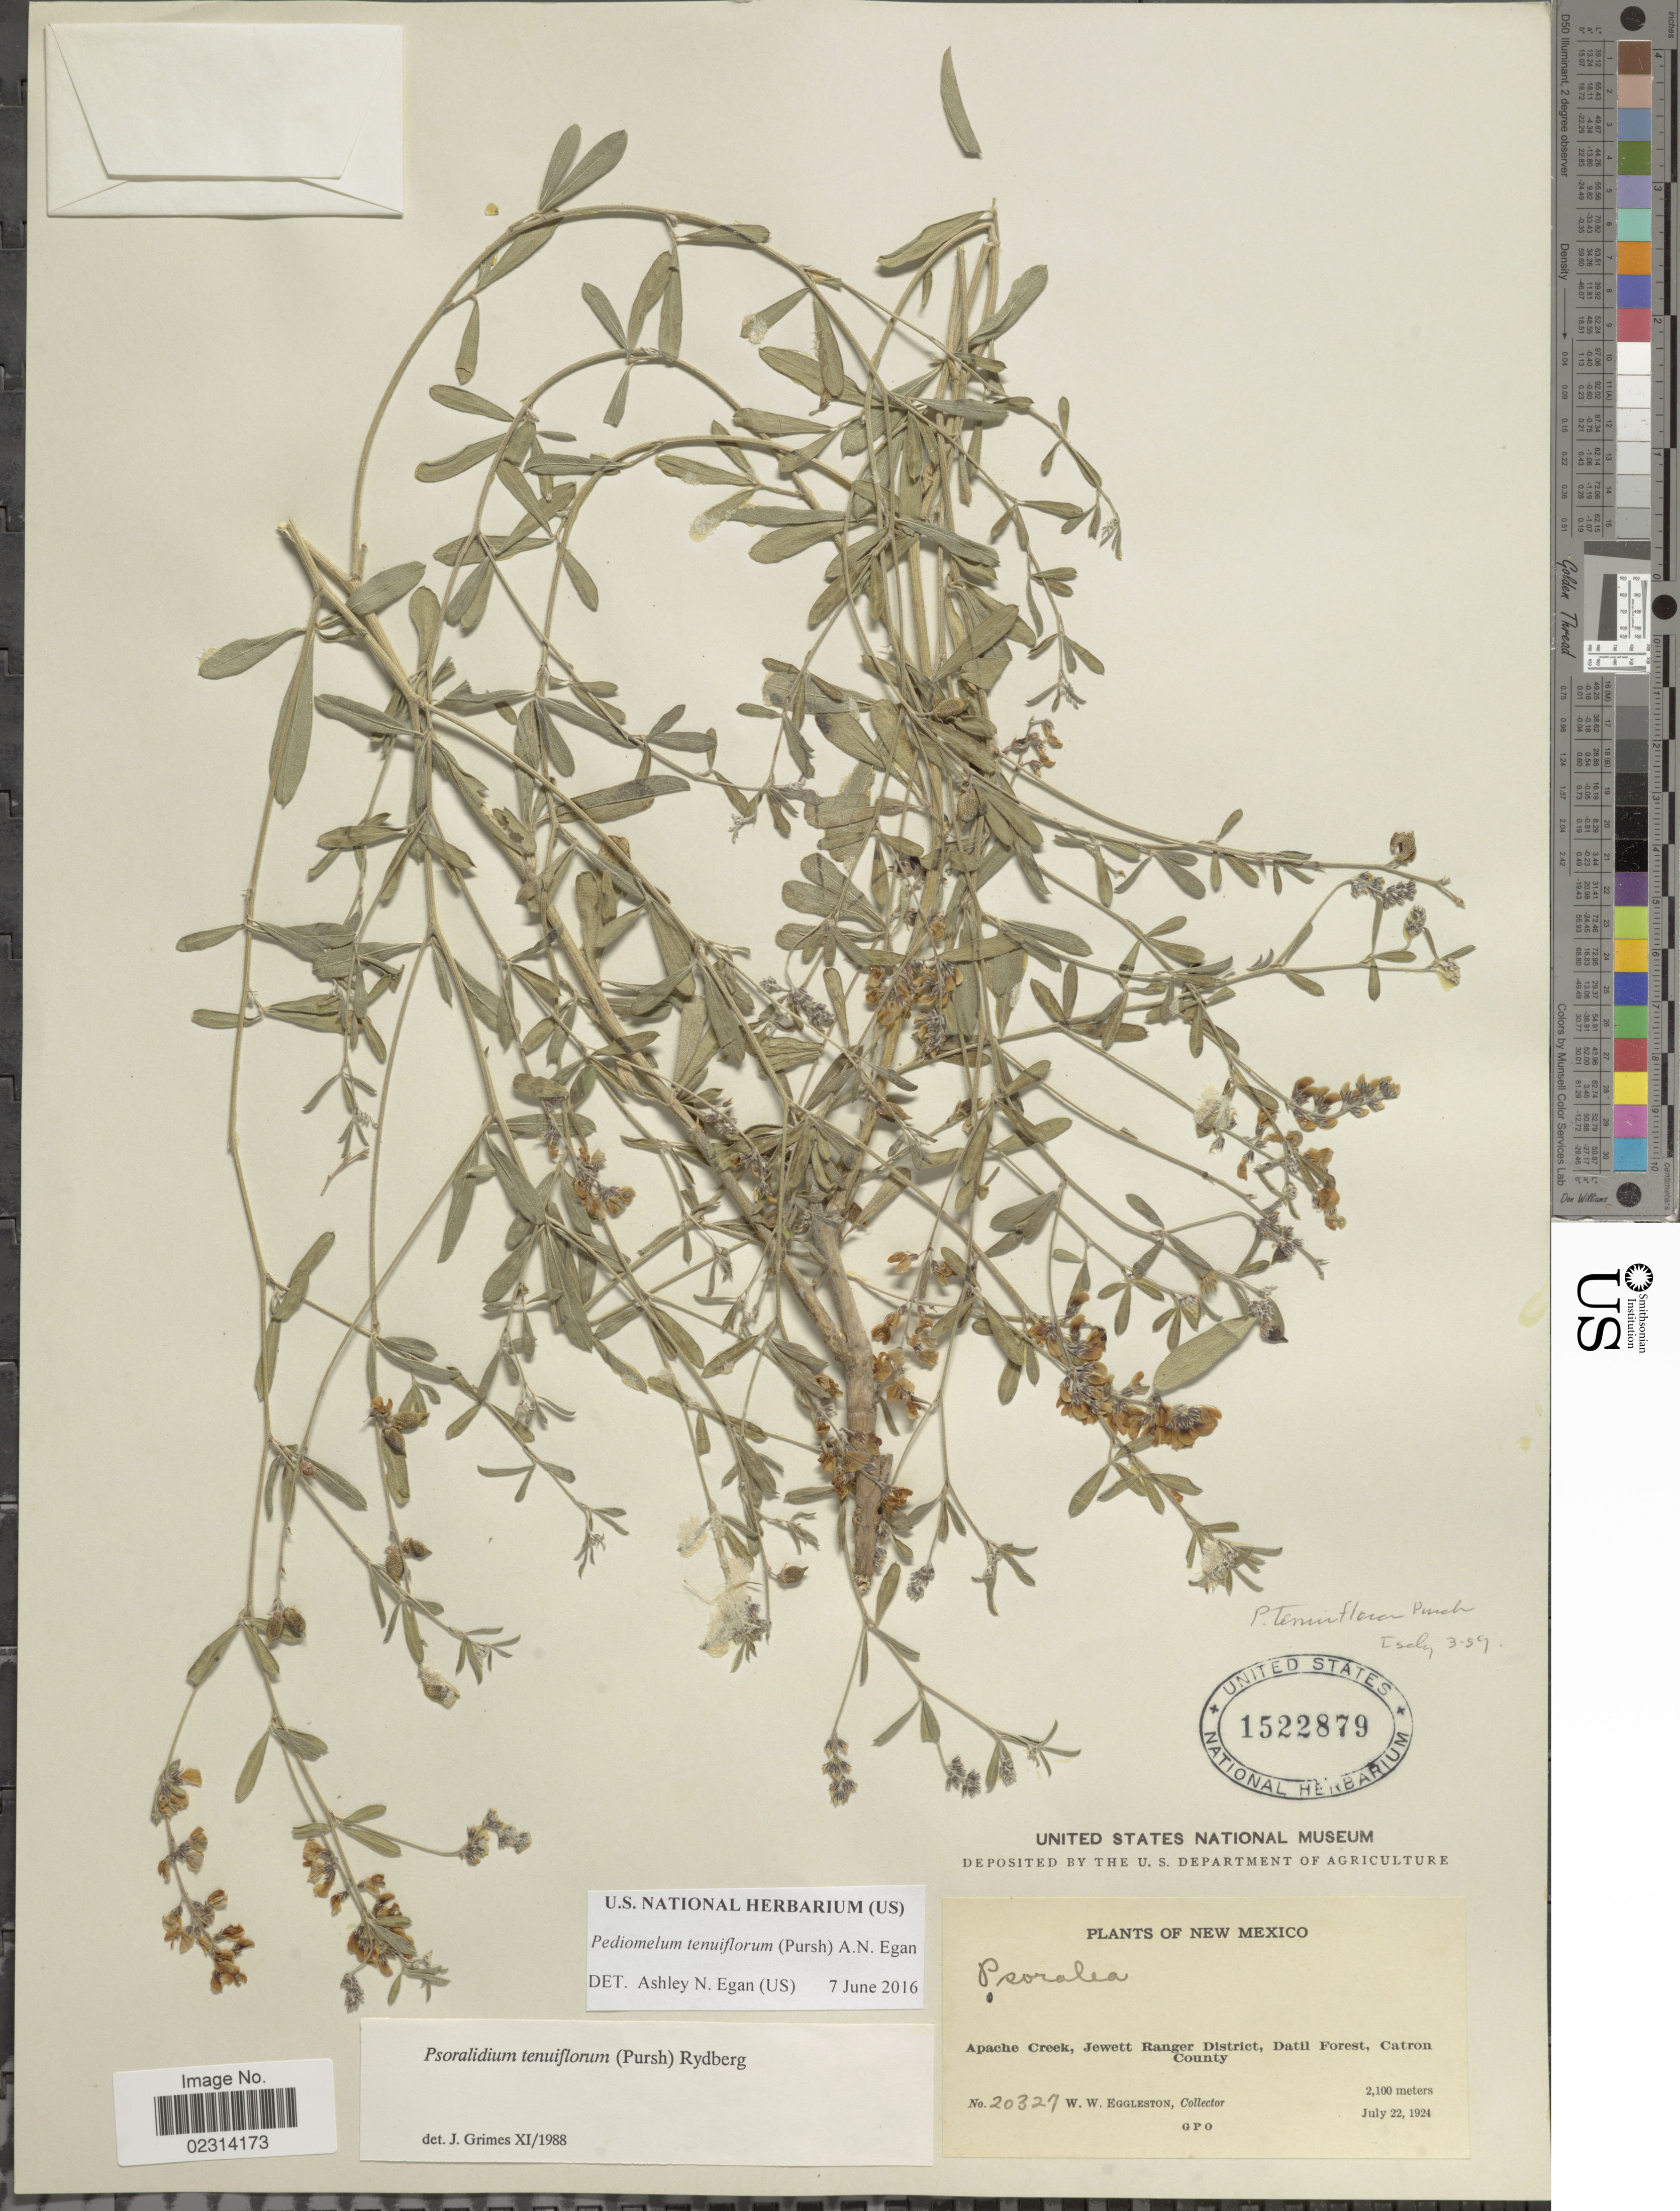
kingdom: Plantae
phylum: Tracheophyta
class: Magnoliopsida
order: Fabales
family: Fabaceae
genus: Psoralidium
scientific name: Psoralidium tenuiflorum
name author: (Pursh) Rydb.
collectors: W. W. Eggleston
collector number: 20327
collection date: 1924-07-22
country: United States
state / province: New Mexico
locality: Apache Creek, Jewett Ranger District, Datil Forest, Catron County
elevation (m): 2100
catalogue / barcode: US 1522879